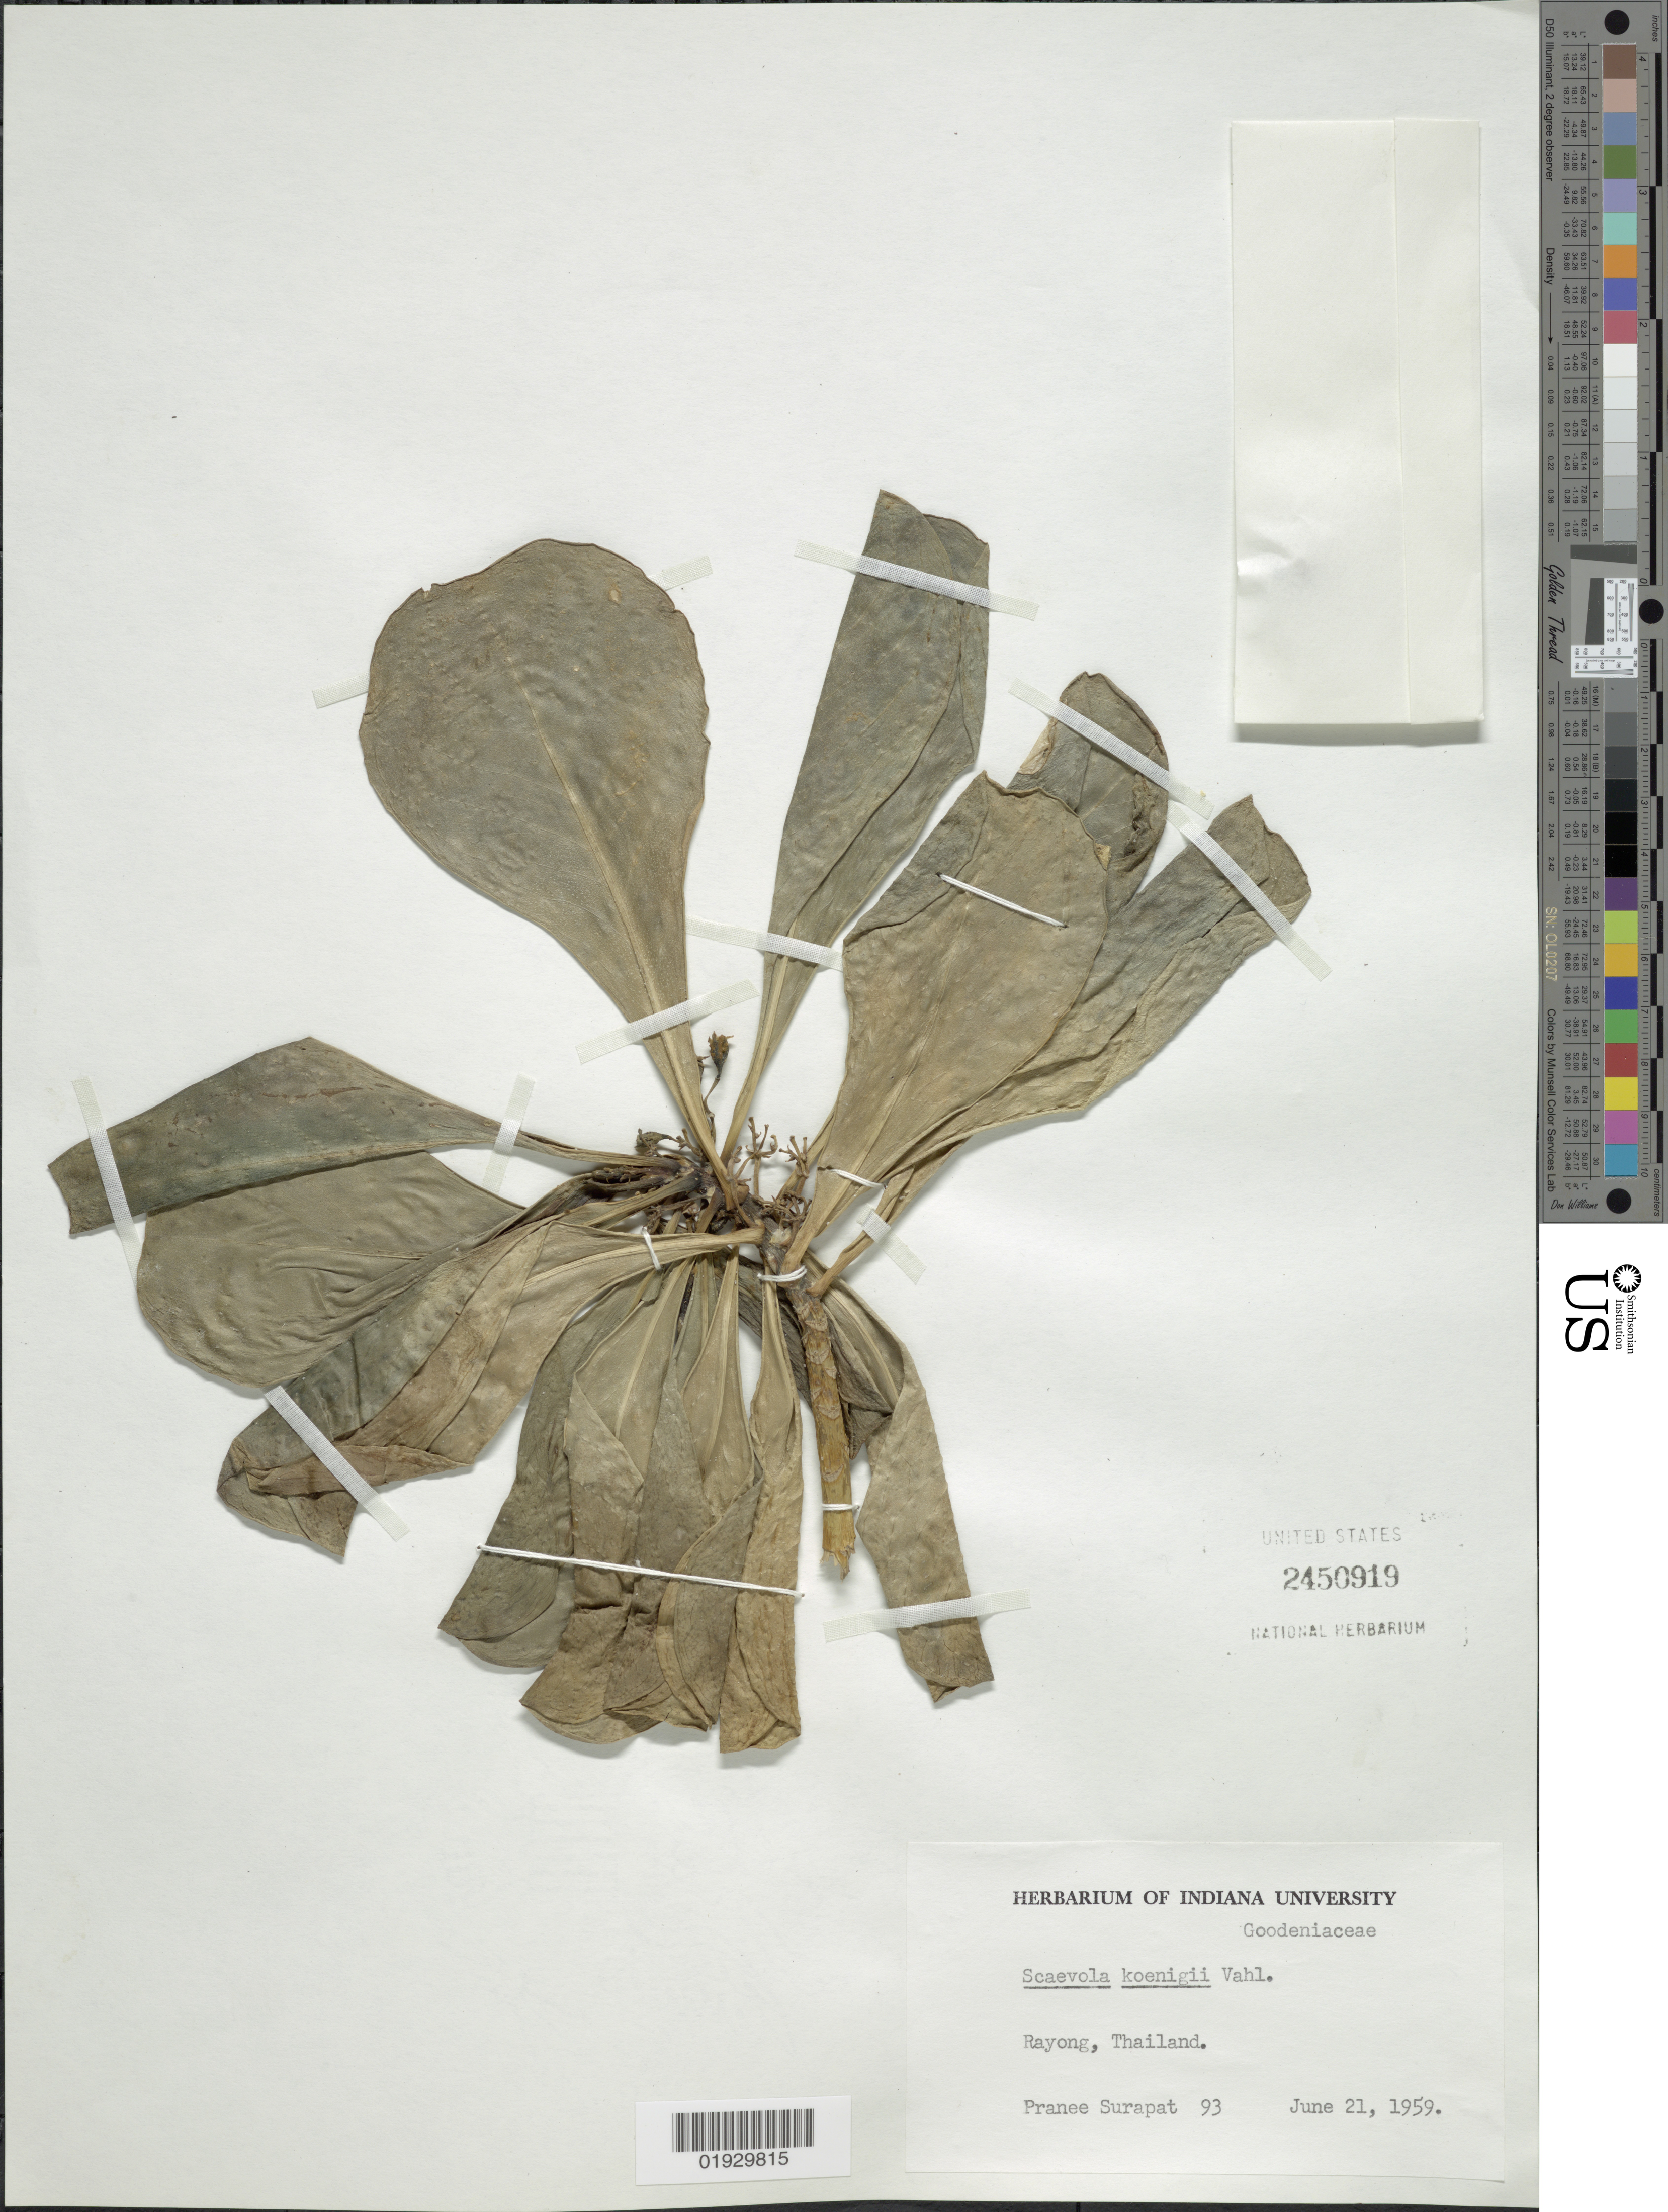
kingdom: Plantae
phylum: Tracheophyta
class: Magnoliopsida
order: Asterales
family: Goodeniaceae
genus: Scaevola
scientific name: Scaevola taccada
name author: (Gaertn.) Roxb.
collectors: P. Surapat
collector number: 93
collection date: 1959-06-21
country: Thailand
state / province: Rayong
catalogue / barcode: US 2450919